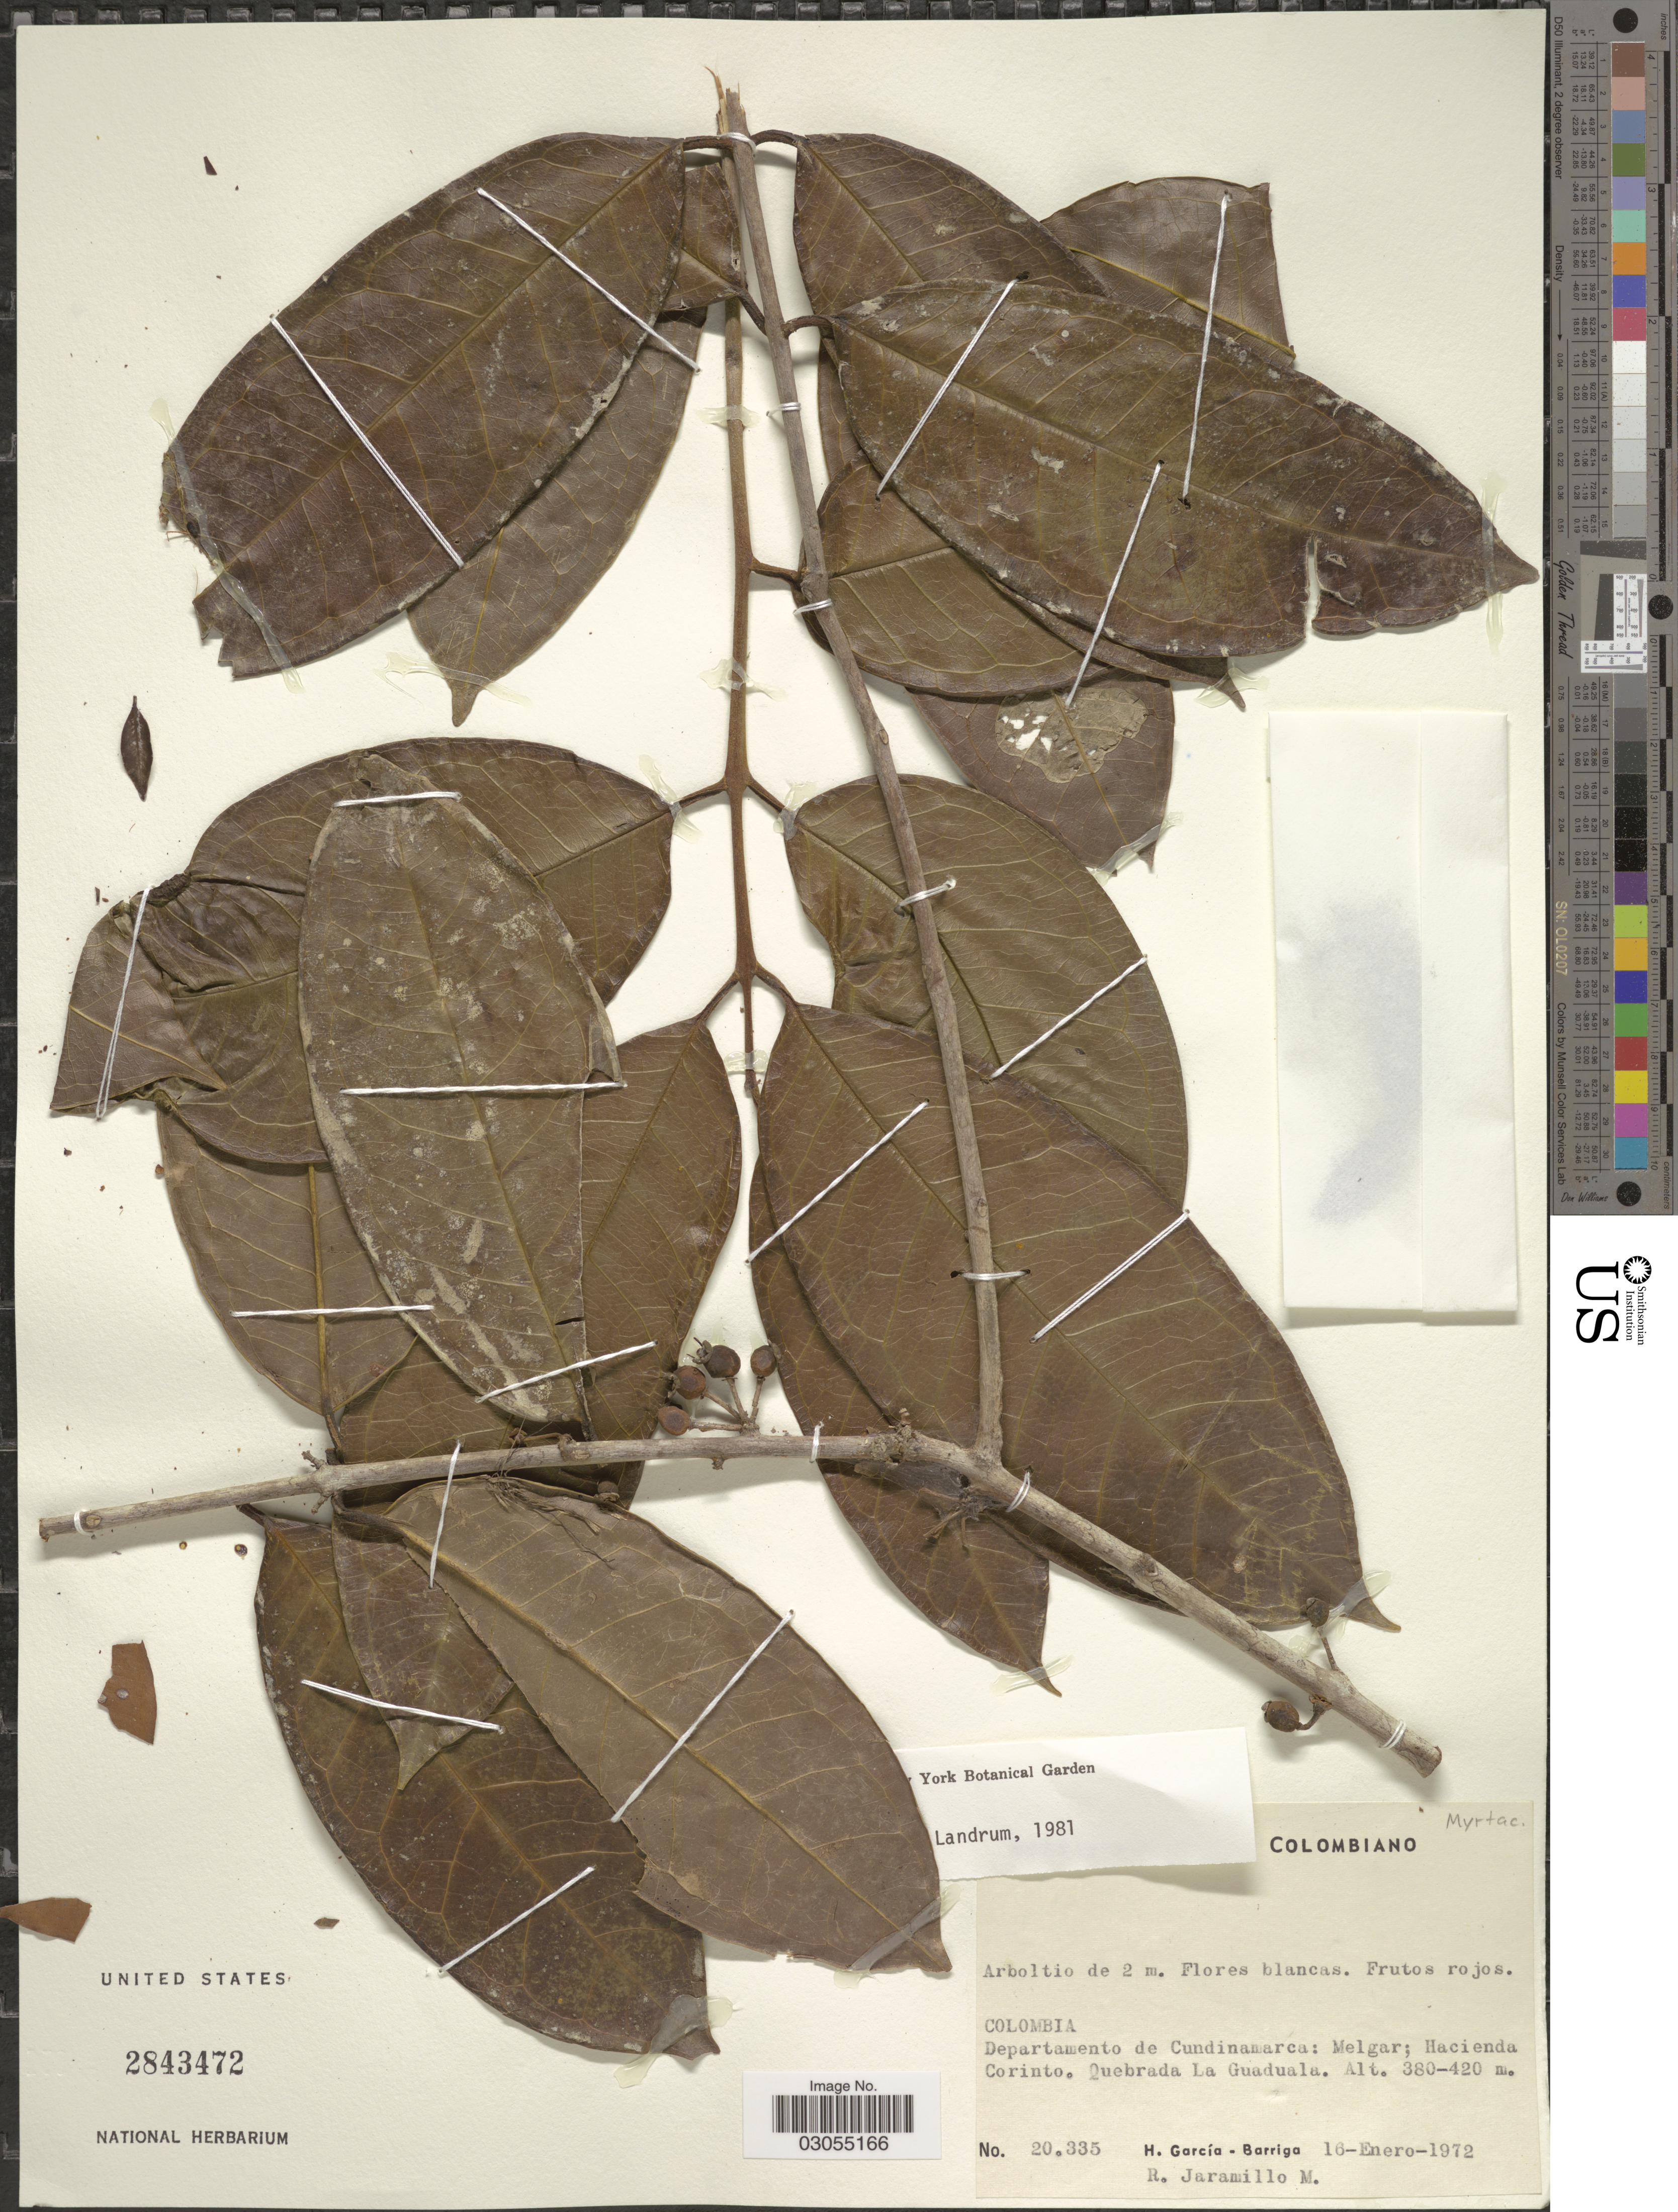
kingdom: Plantae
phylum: Tracheophyta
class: Magnoliopsida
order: Myrtales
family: Myrtaceae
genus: Eugenia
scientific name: Eugenia sp.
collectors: H. García Barriga & R. Jaramillo M.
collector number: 20335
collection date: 1972-01-16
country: Colombia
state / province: Cundinamarca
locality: Departamento de Cundinamarca: Melgar; Hacienda Corinto. Quebrada La Guaduala.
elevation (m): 380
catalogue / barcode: US 2843472